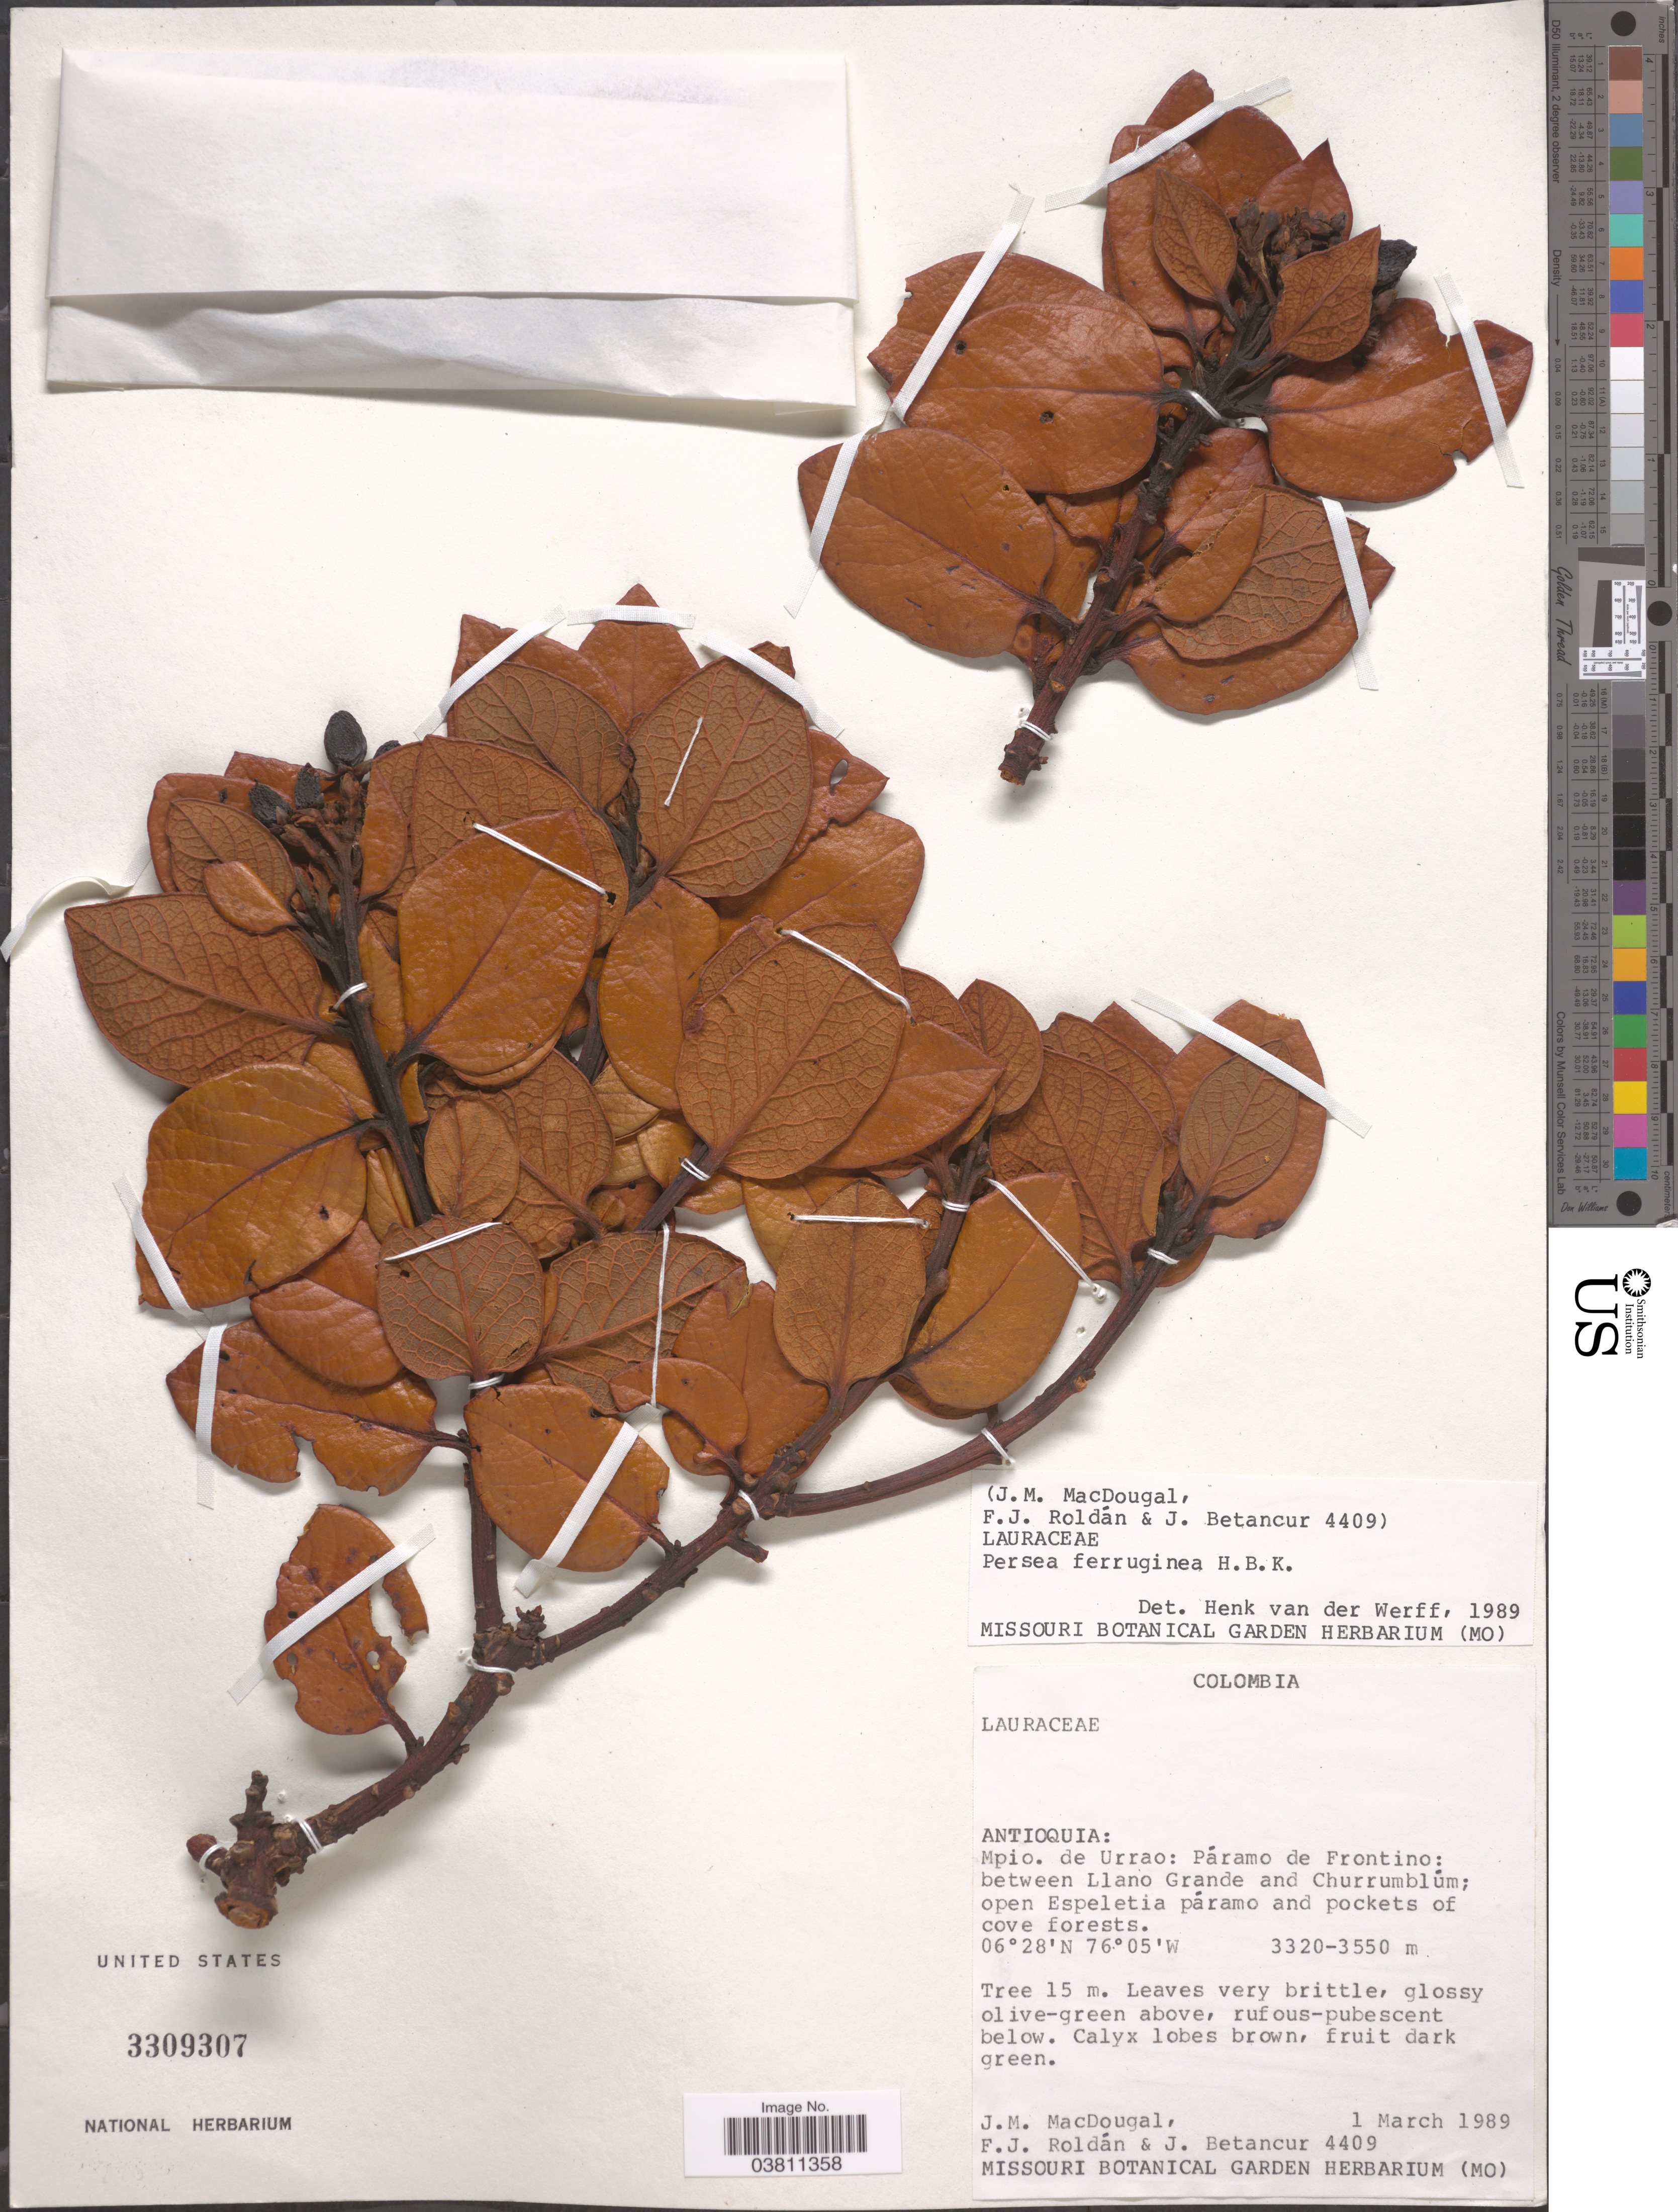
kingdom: Plantae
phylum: Tracheophyta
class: Magnoliopsida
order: Laurales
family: Lauraceae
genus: Persea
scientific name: Persea ferruginea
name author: Kunth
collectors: J. M. MacDougal, F. J. Roldán & J. Betancur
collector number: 4409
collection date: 1989-03-01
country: Colombia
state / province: Antioquia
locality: Mpio. de Urrao: Páramo de Frontino: between Llano Grande and Churrumblúm; open Espeletia páramo and pockets of cove forests.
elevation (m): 3320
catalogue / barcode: US 3309307